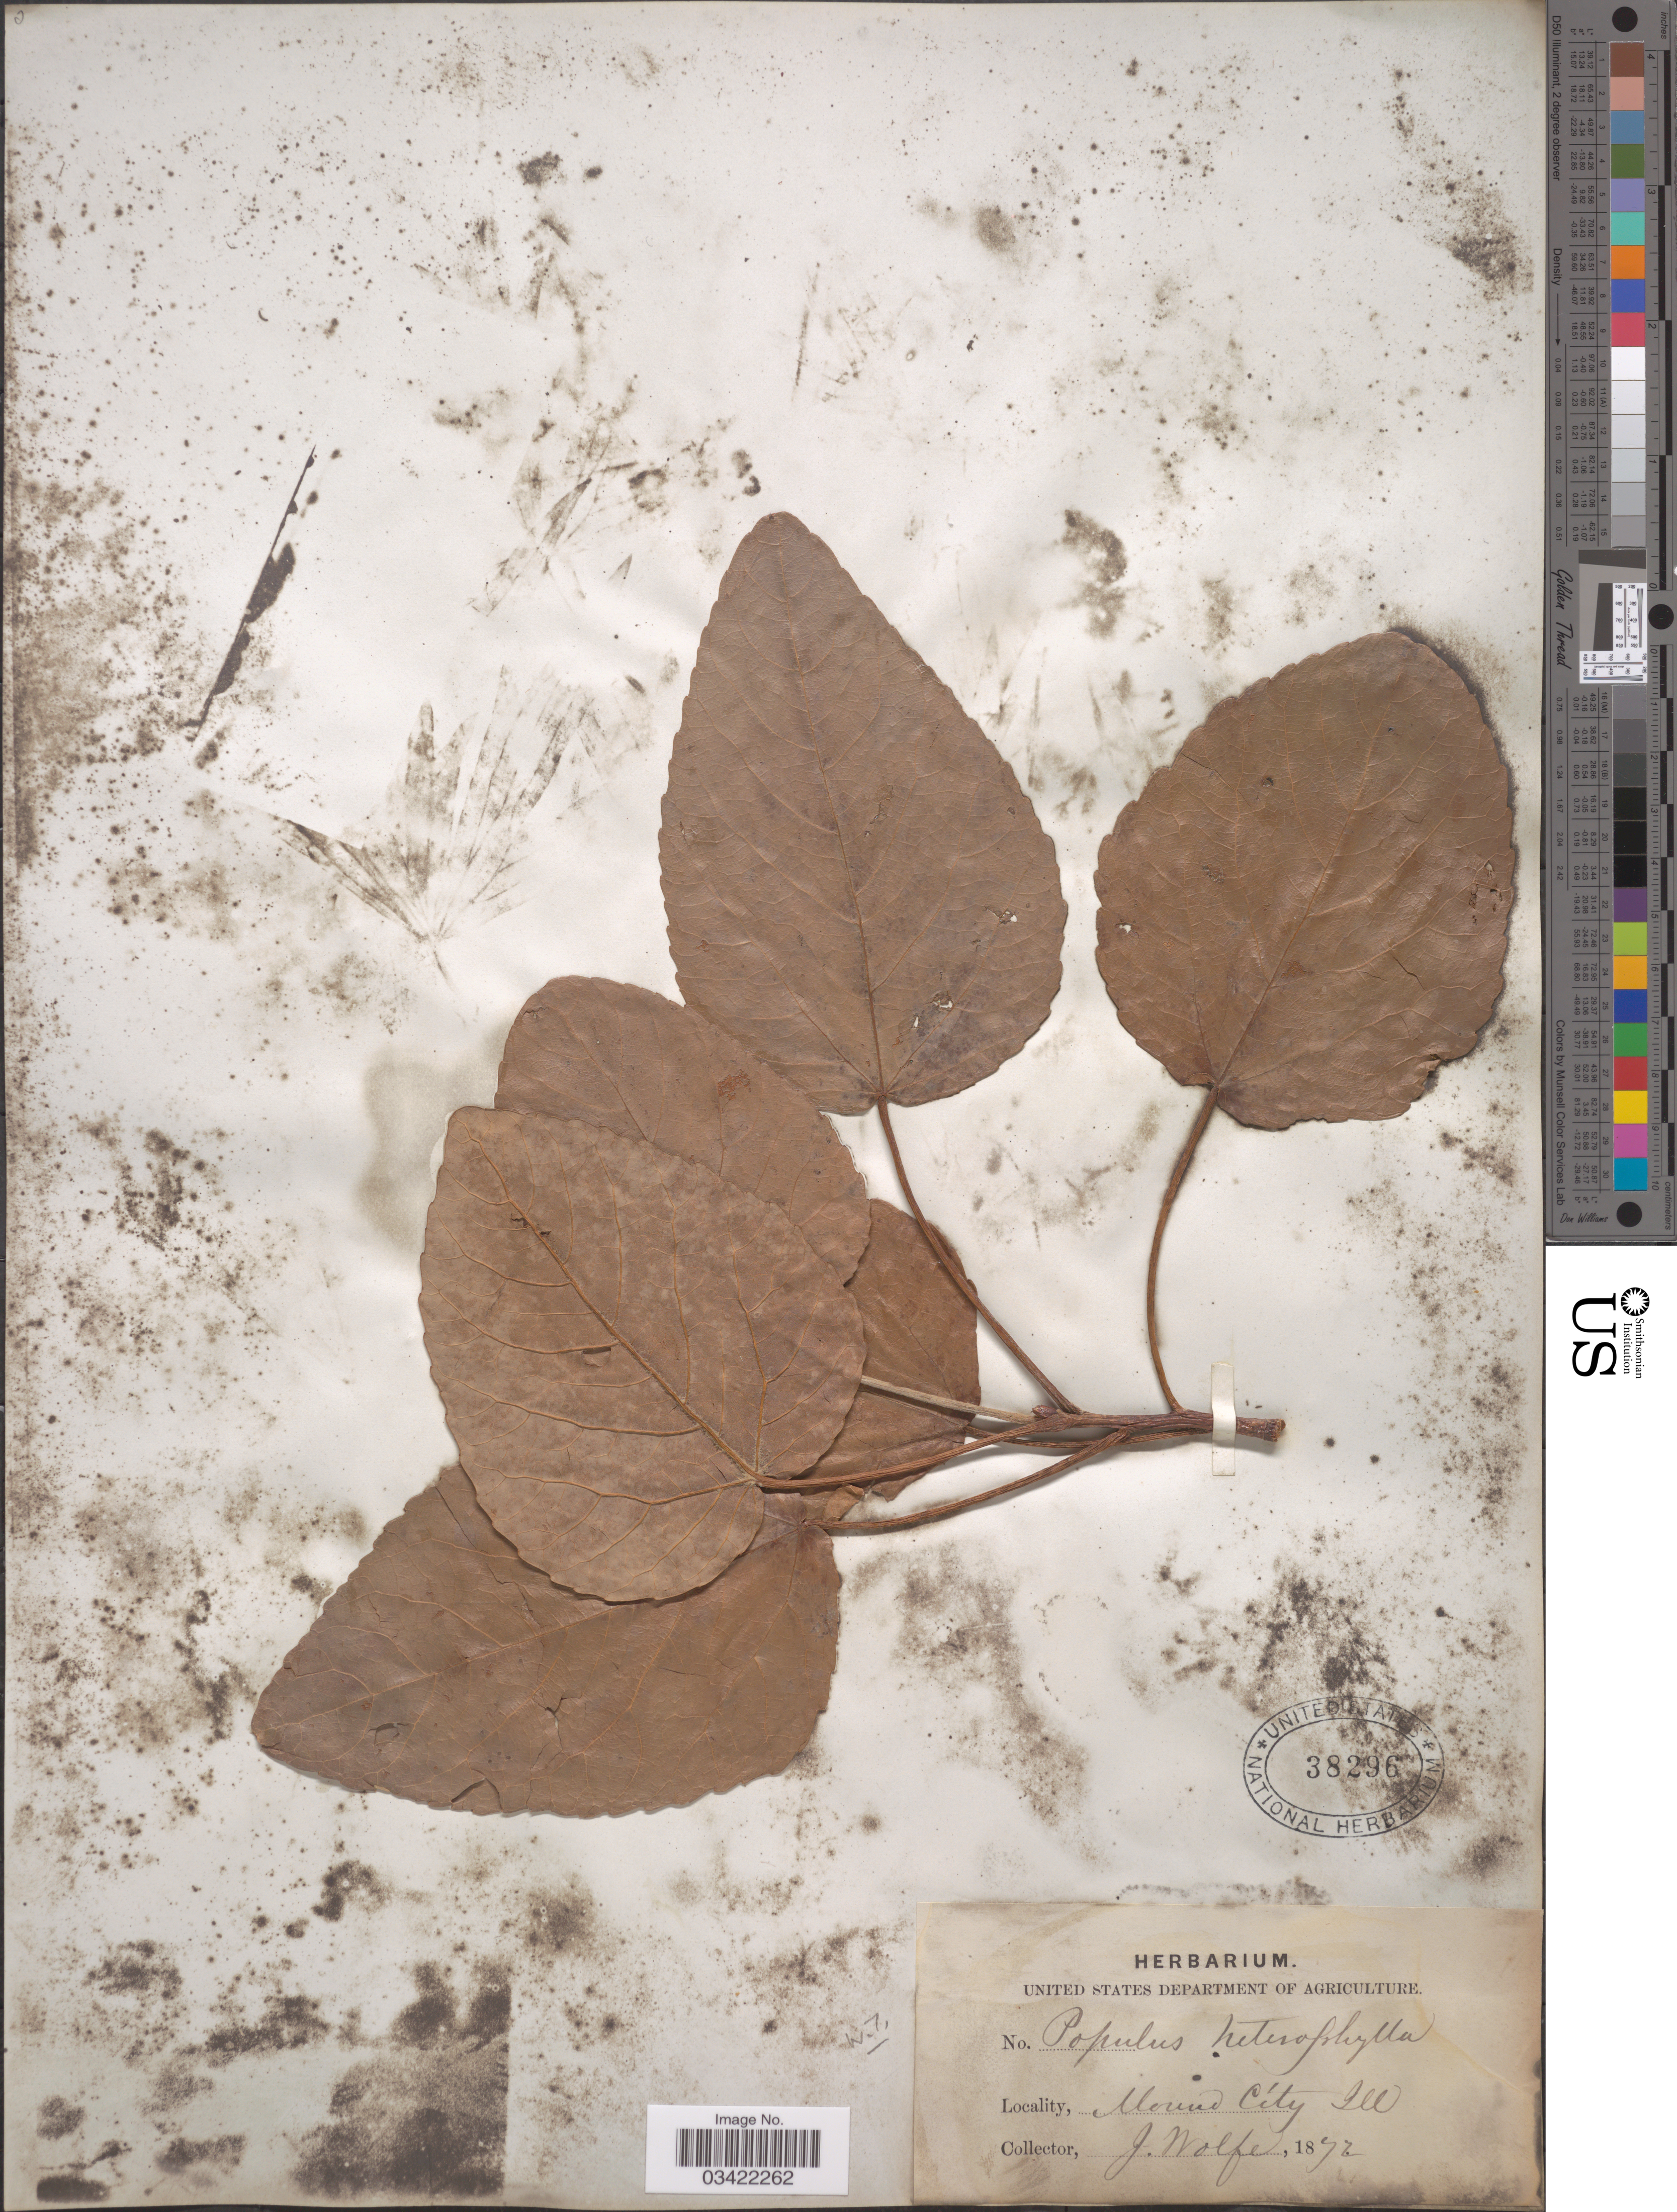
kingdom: Plantae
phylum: Tracheophyta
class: Magnoliopsida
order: Malpighiales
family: Salicaceae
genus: Populus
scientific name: Populus heterophylla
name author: L.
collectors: J. Wolfe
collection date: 1872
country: United States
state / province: Illinois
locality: Mound City.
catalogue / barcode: US 38296